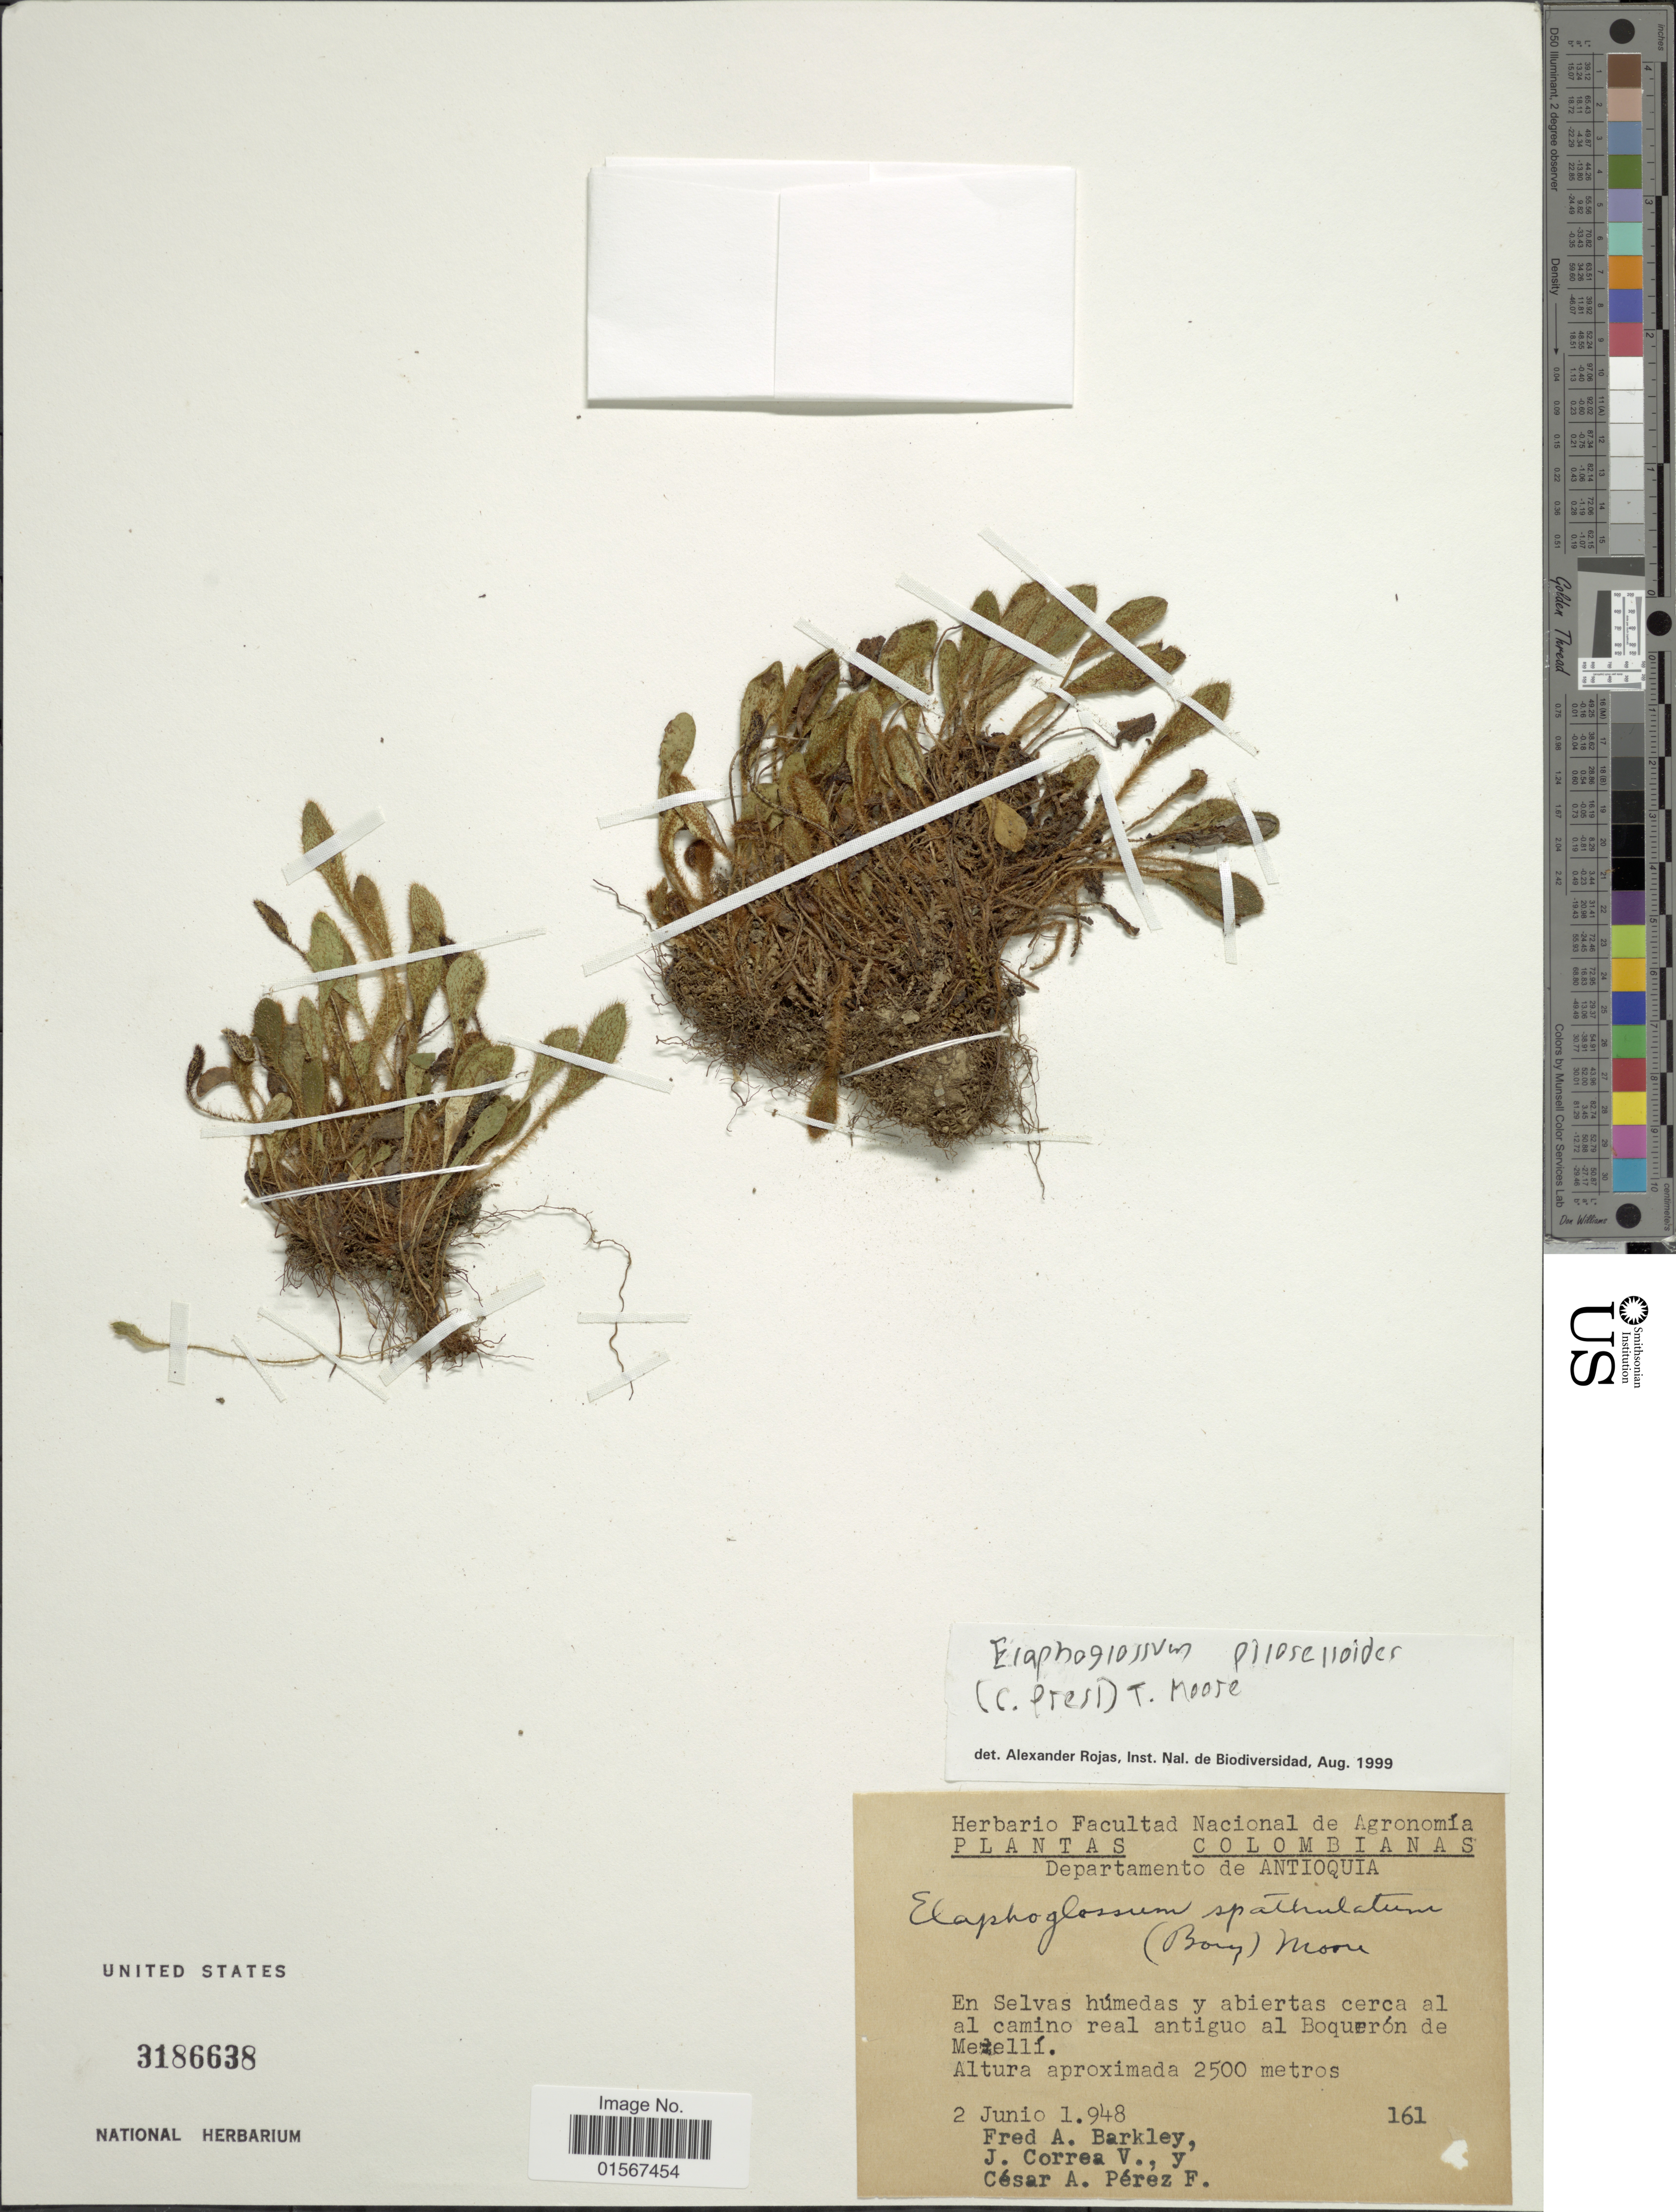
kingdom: Plantae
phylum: Tracheophyta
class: Polypodiopsida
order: Polypodiales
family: Dryopteridaceae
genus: Elaphoglossum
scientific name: Elaphoglossum piloselloides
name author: (C. Presl) T. Moore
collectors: F. A. Barkley, J. Correa V. & C. Perez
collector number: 161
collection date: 1948-06-02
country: Colombia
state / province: Antioquia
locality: Colombianas, Departamento de Antioquias, En selvas húmedas y abiertas cerca al al camino real antiguo al Boquerón de Mezellí.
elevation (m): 2500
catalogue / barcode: US 3186638